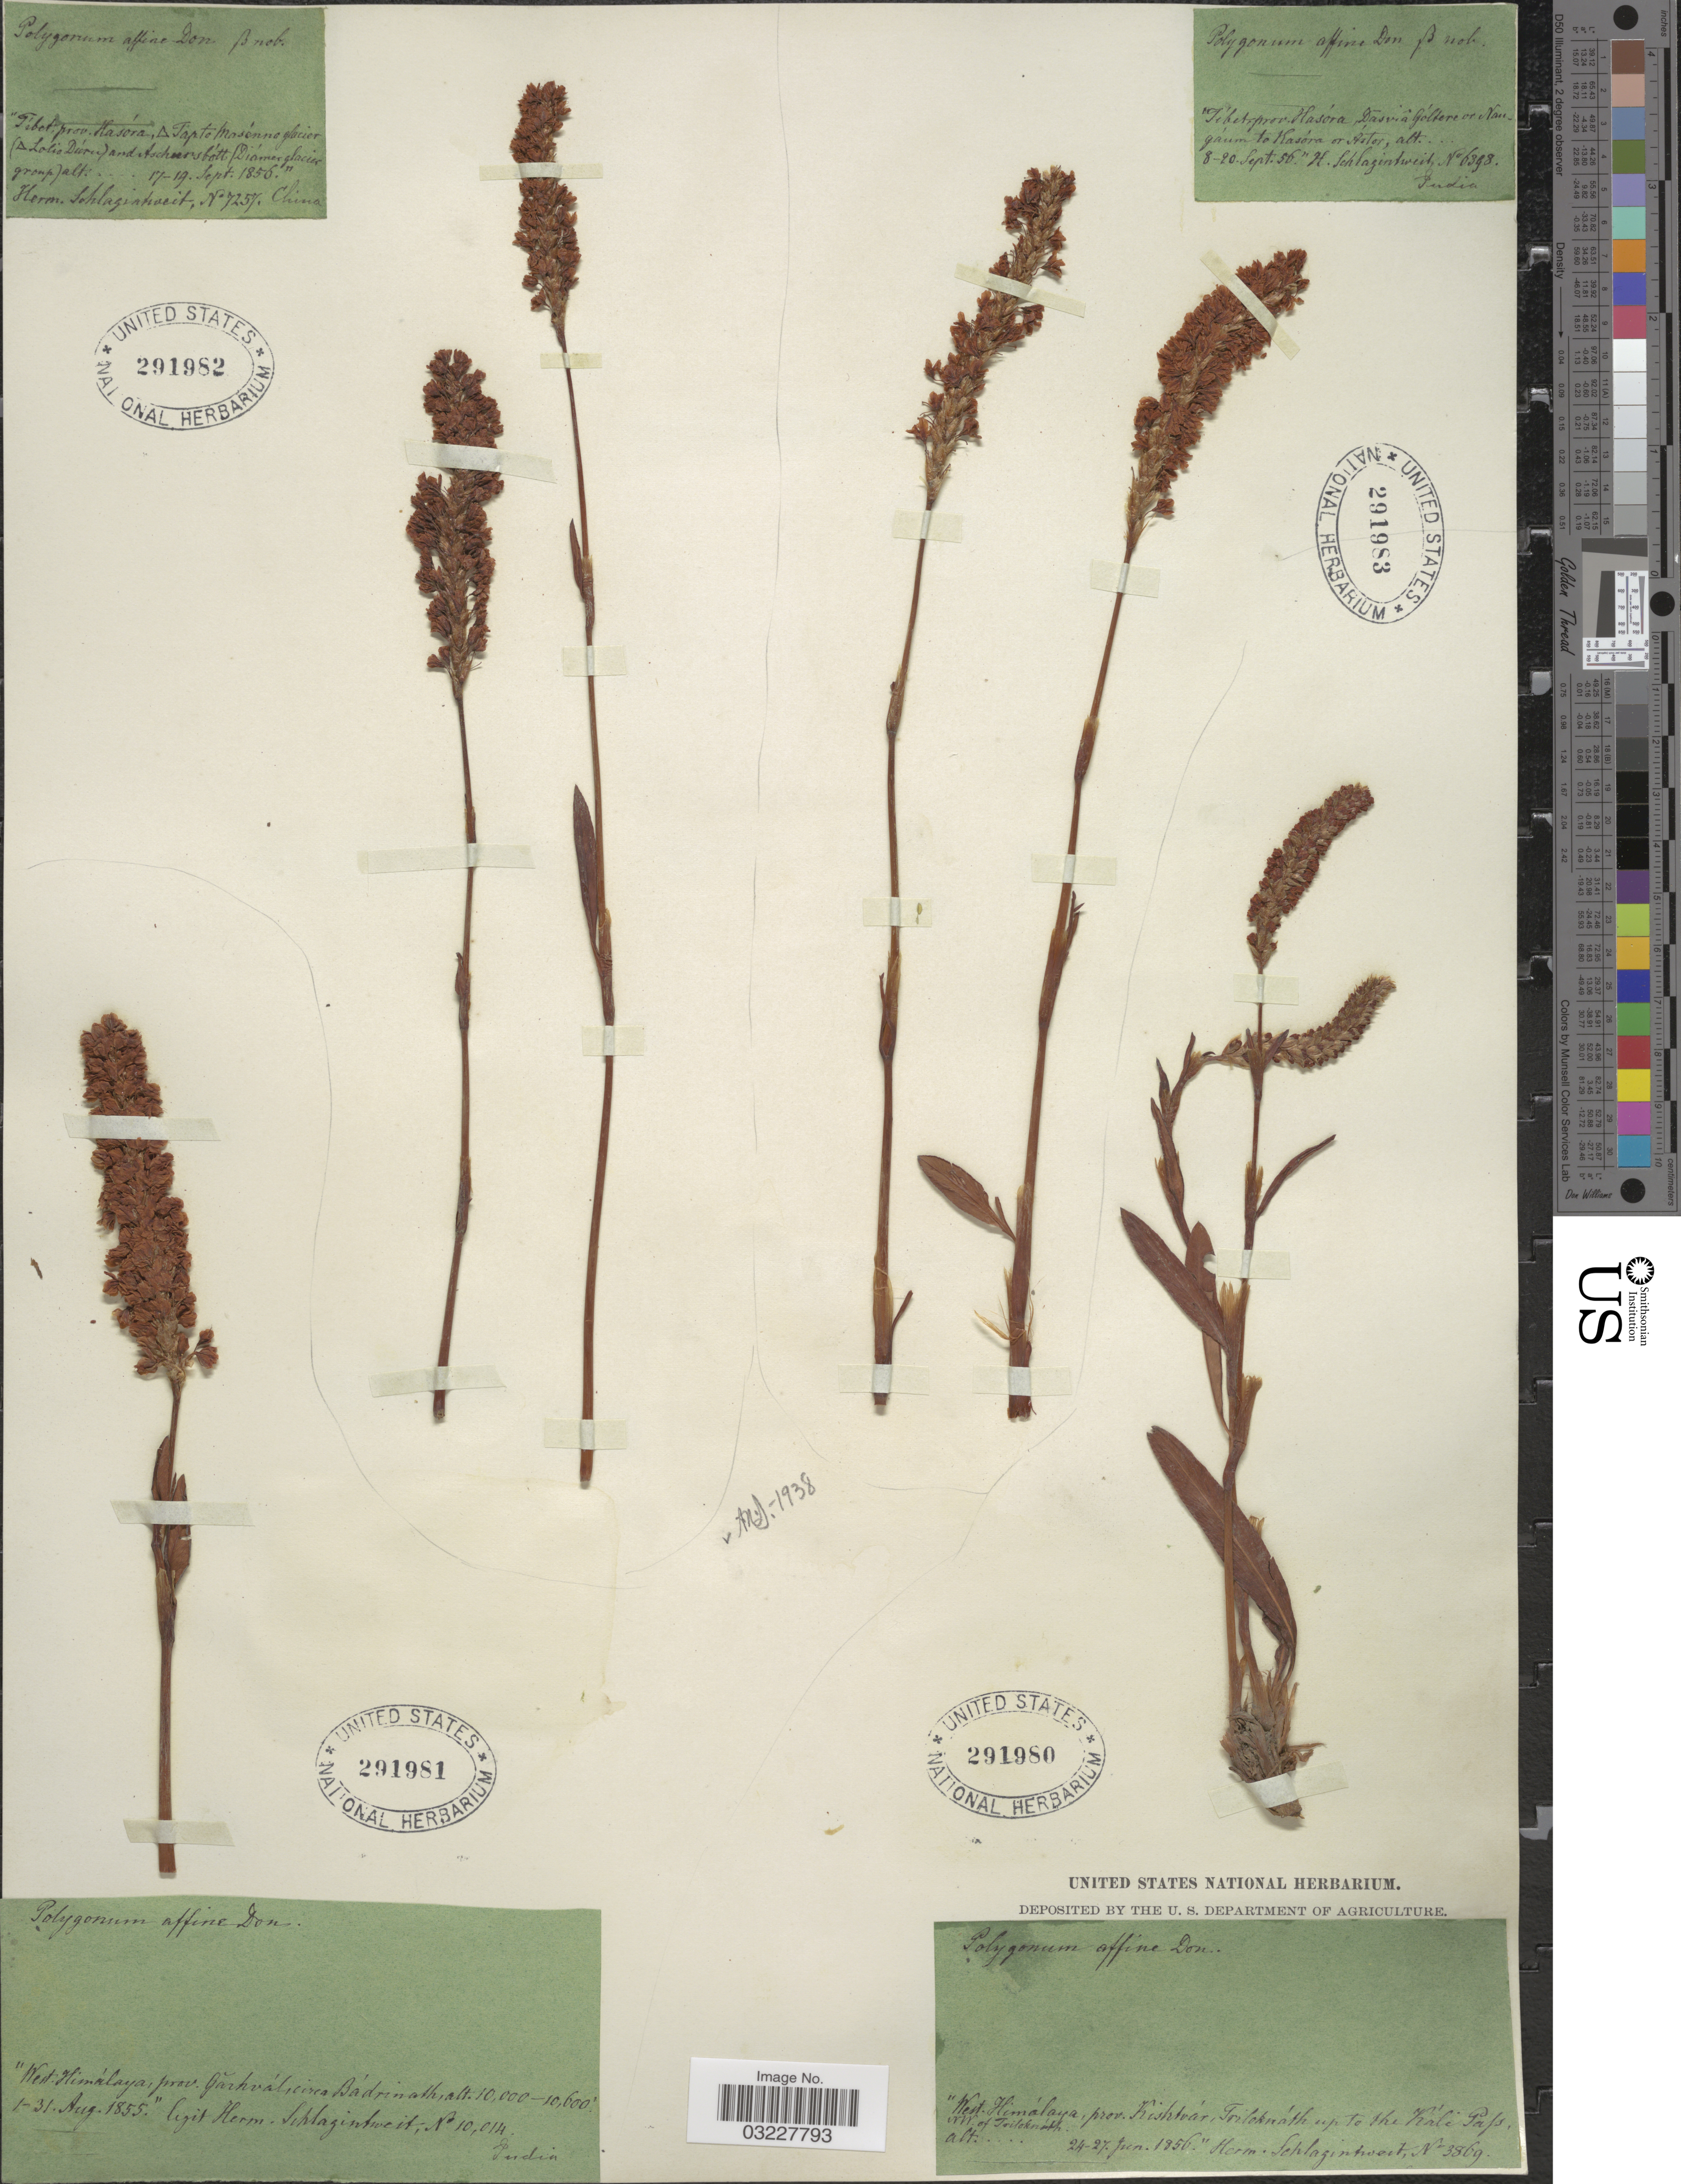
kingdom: Plantae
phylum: Tracheophyta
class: Magnoliopsida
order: Caryophyllales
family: Polygonaceae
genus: Polygonum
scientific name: Polygonum affine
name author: D. Don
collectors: H. A. von Schlagintweit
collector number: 3869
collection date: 1856-06-24/1856-06-27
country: India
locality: West. Himálaya, prov. Kishtvar, Triloknáth up to the Káte Pass, NW of Triloknáth.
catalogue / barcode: US 291980